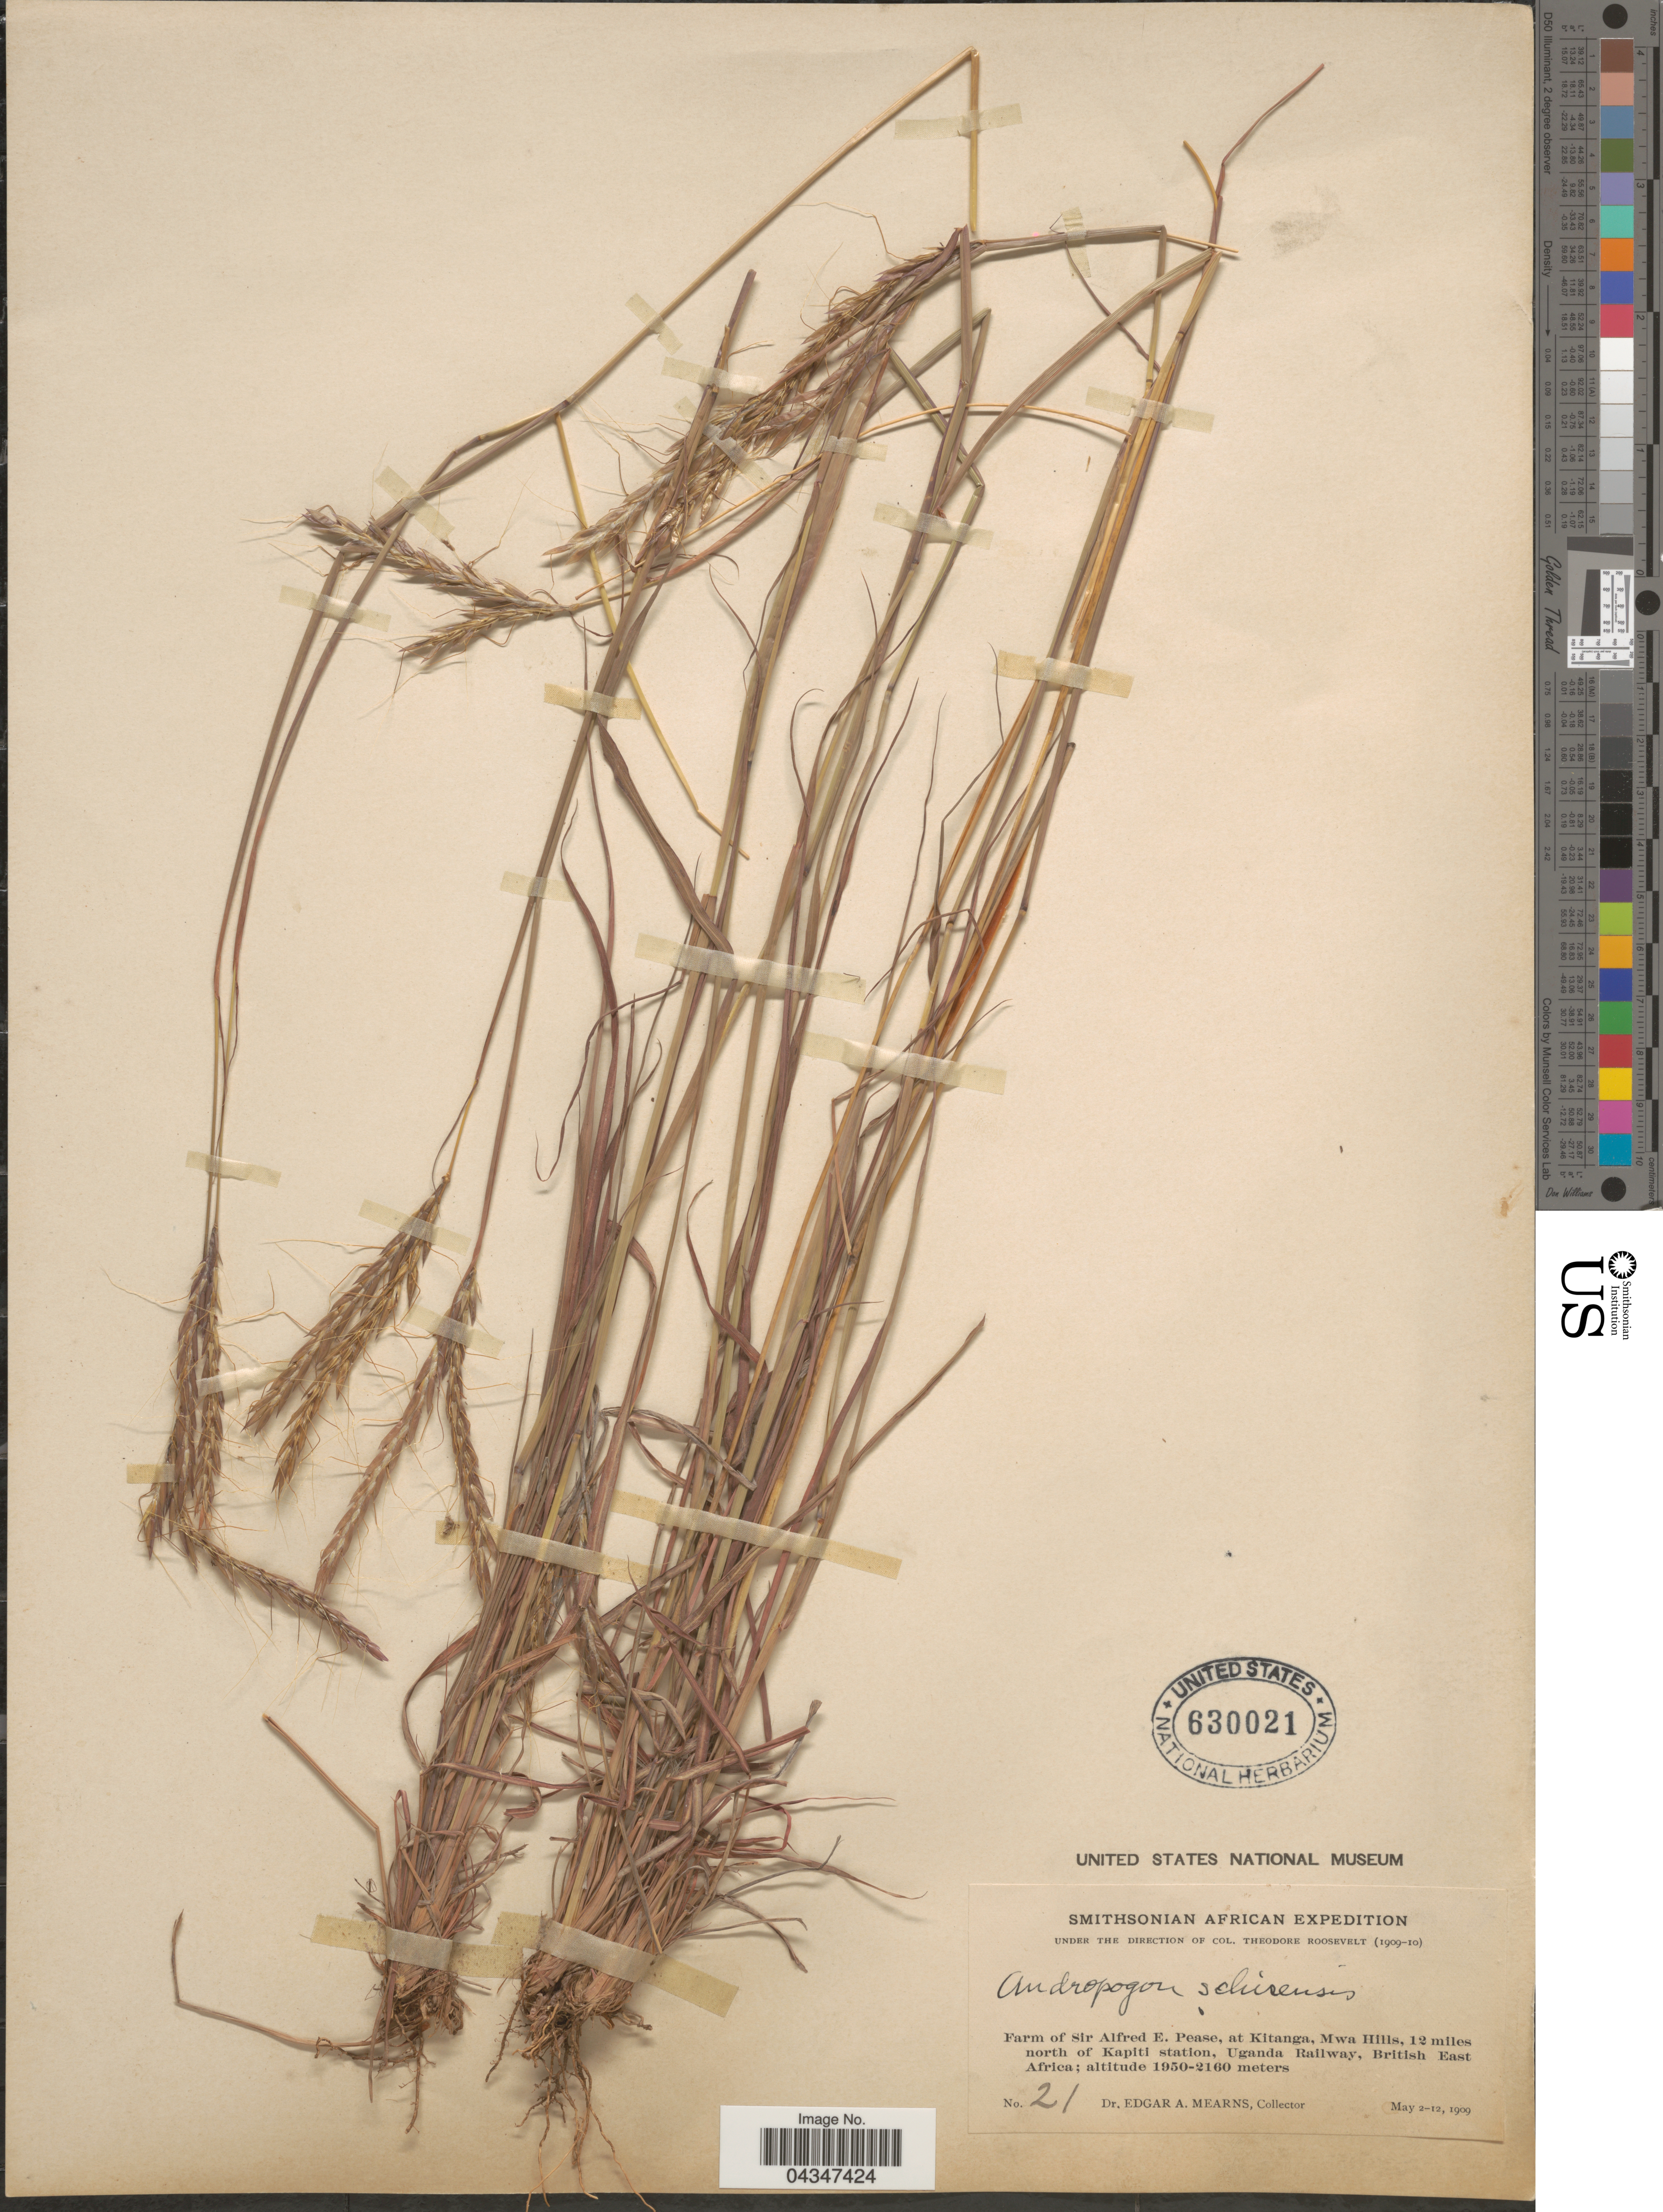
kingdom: Plantae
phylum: Tracheophyta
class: Liliopsida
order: Poales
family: Poaceae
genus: Andropogon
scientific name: Andropogon schirensis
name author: Hochst. ex A. Rich.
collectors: E. A. Mearns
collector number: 21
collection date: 1909-05-02/1909-05-12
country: Uganda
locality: Smithsonian African Expedition. Farm of Sir Alfred E. Pease, at Kitanga, Mwa Hills, 12 miles north of Kapiti station, Uganda Railway, British East Africa.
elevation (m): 1950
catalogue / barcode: US 630021